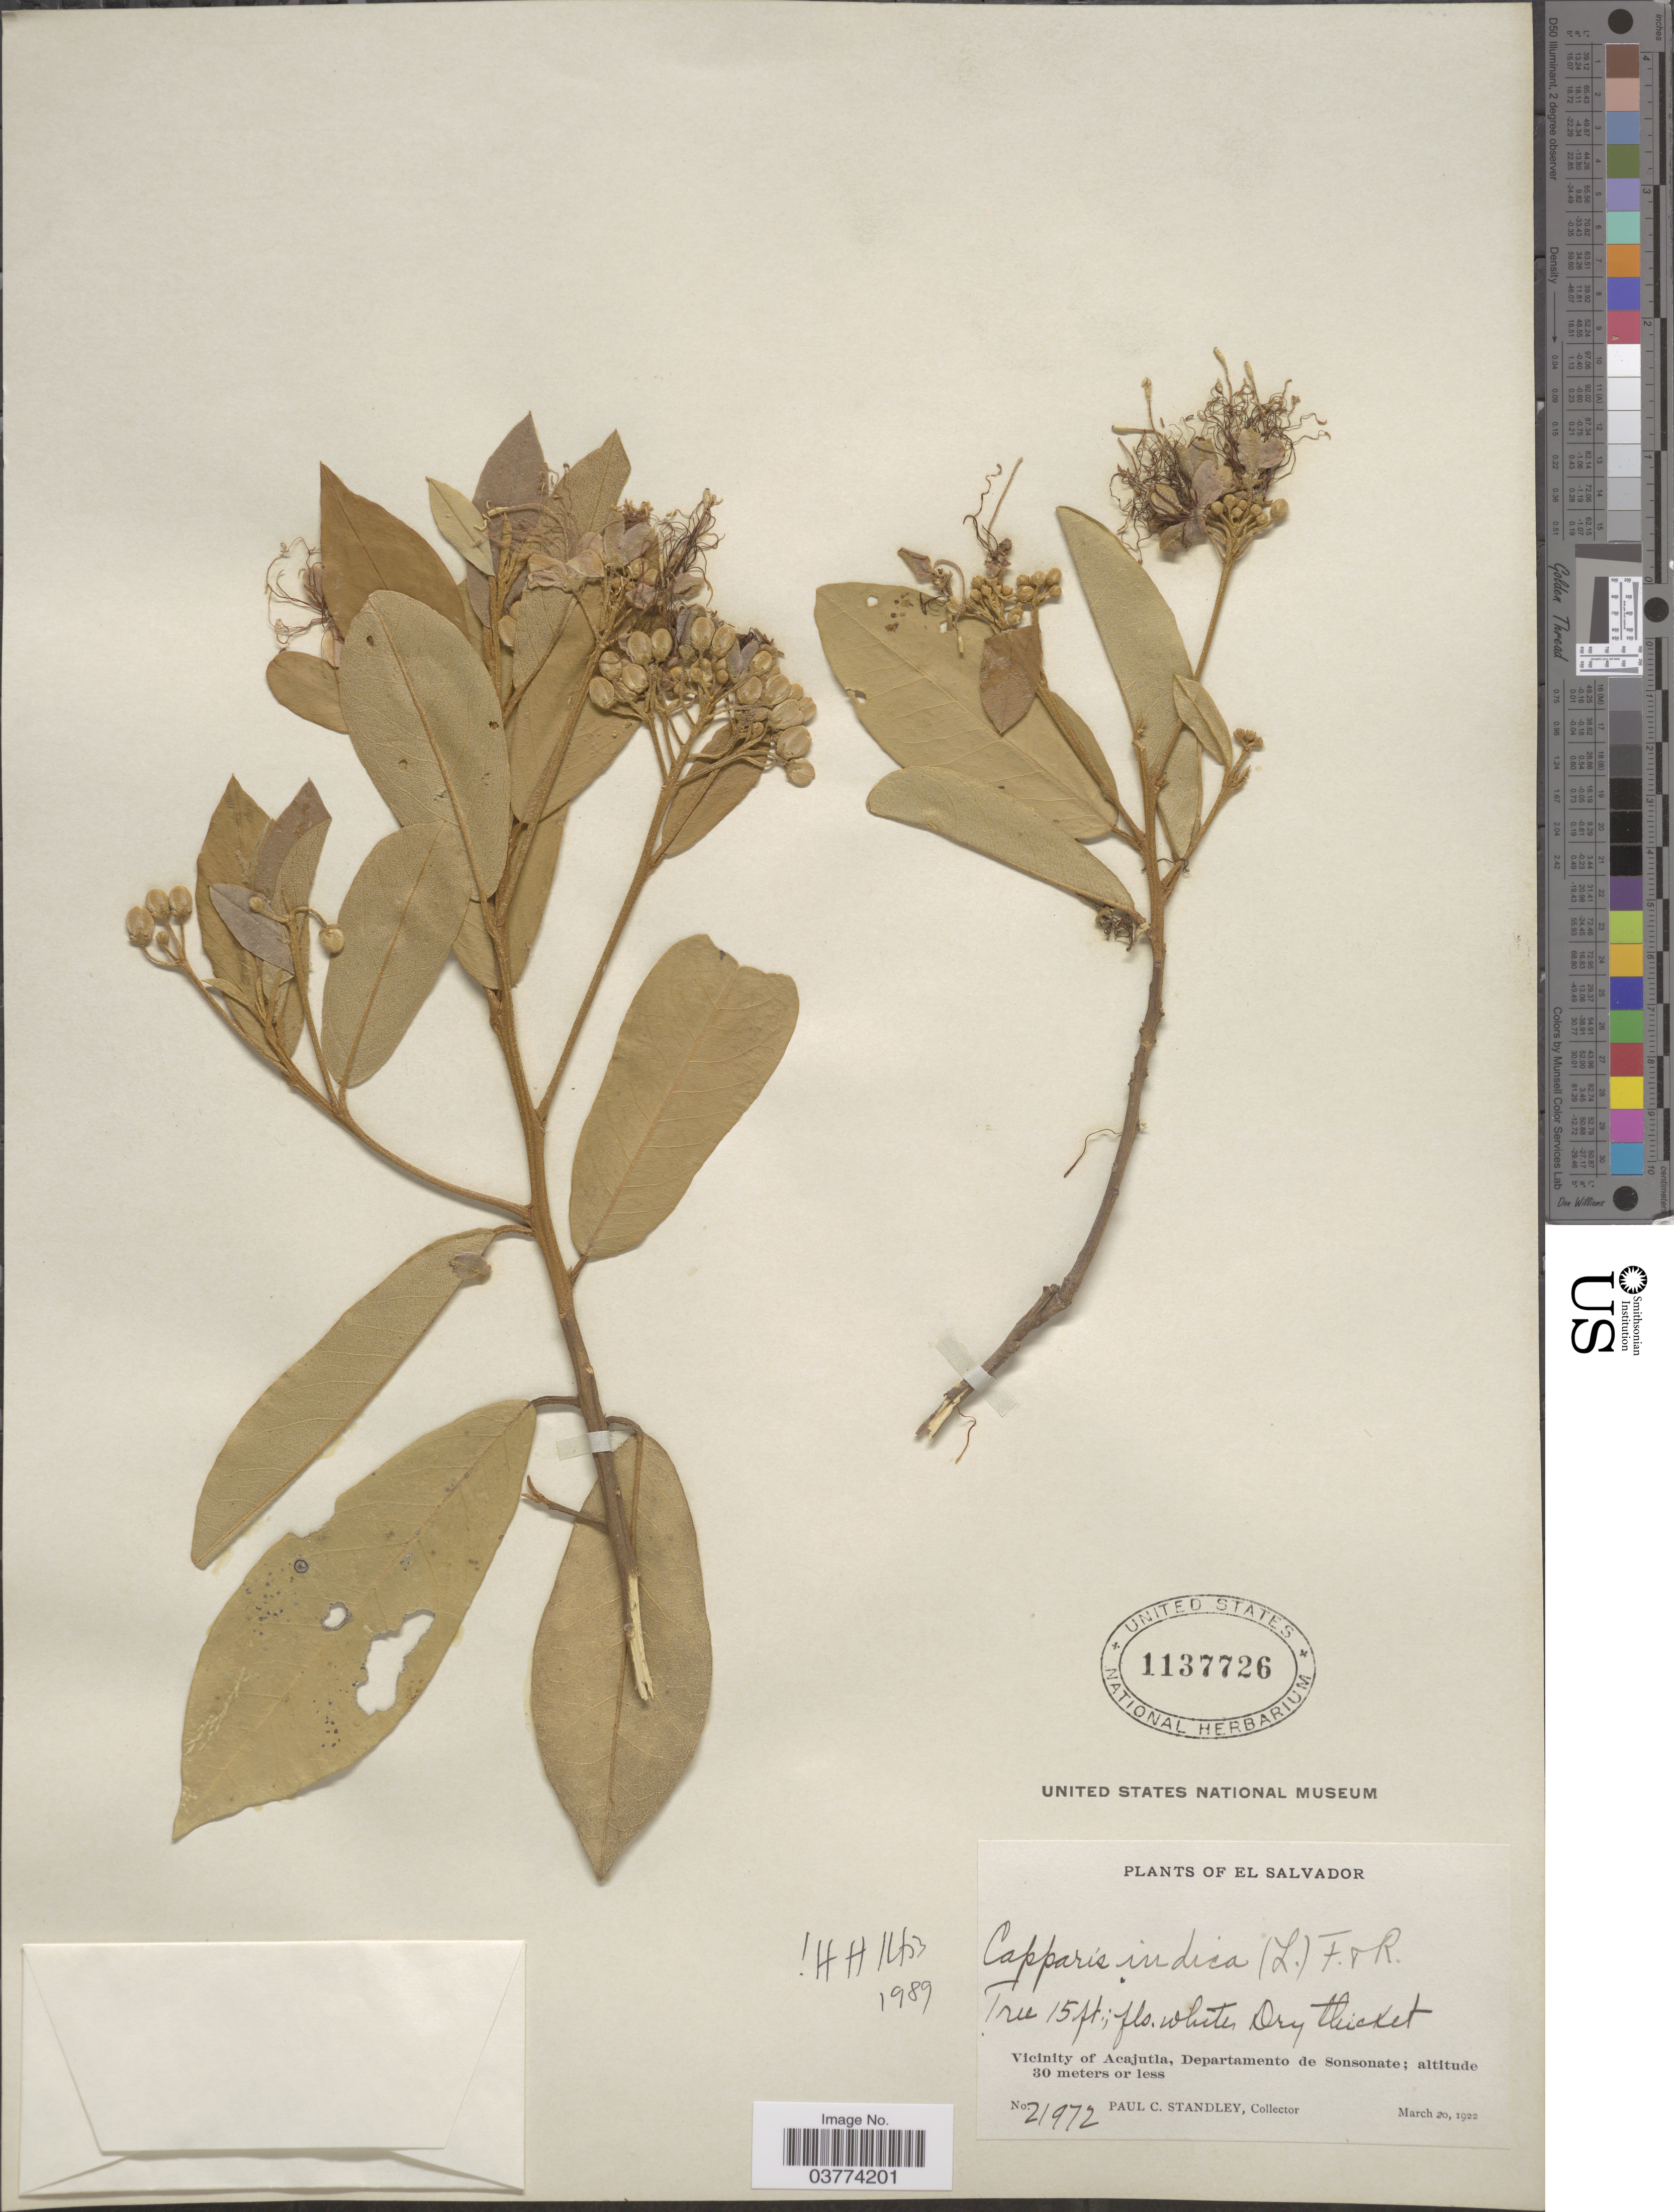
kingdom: Plantae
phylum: Tracheophyta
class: Magnoliopsida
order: Brassicales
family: Capparaceae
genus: Quadrella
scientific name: Quadrella indica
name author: (L.) Iltis & Cornejo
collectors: P. C. Standley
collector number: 21972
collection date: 1922-03-20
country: El Salvador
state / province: Sonsonate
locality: Vicinity of Acajutla, Departamento de Sonsonate.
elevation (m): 30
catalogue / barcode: US 1137726